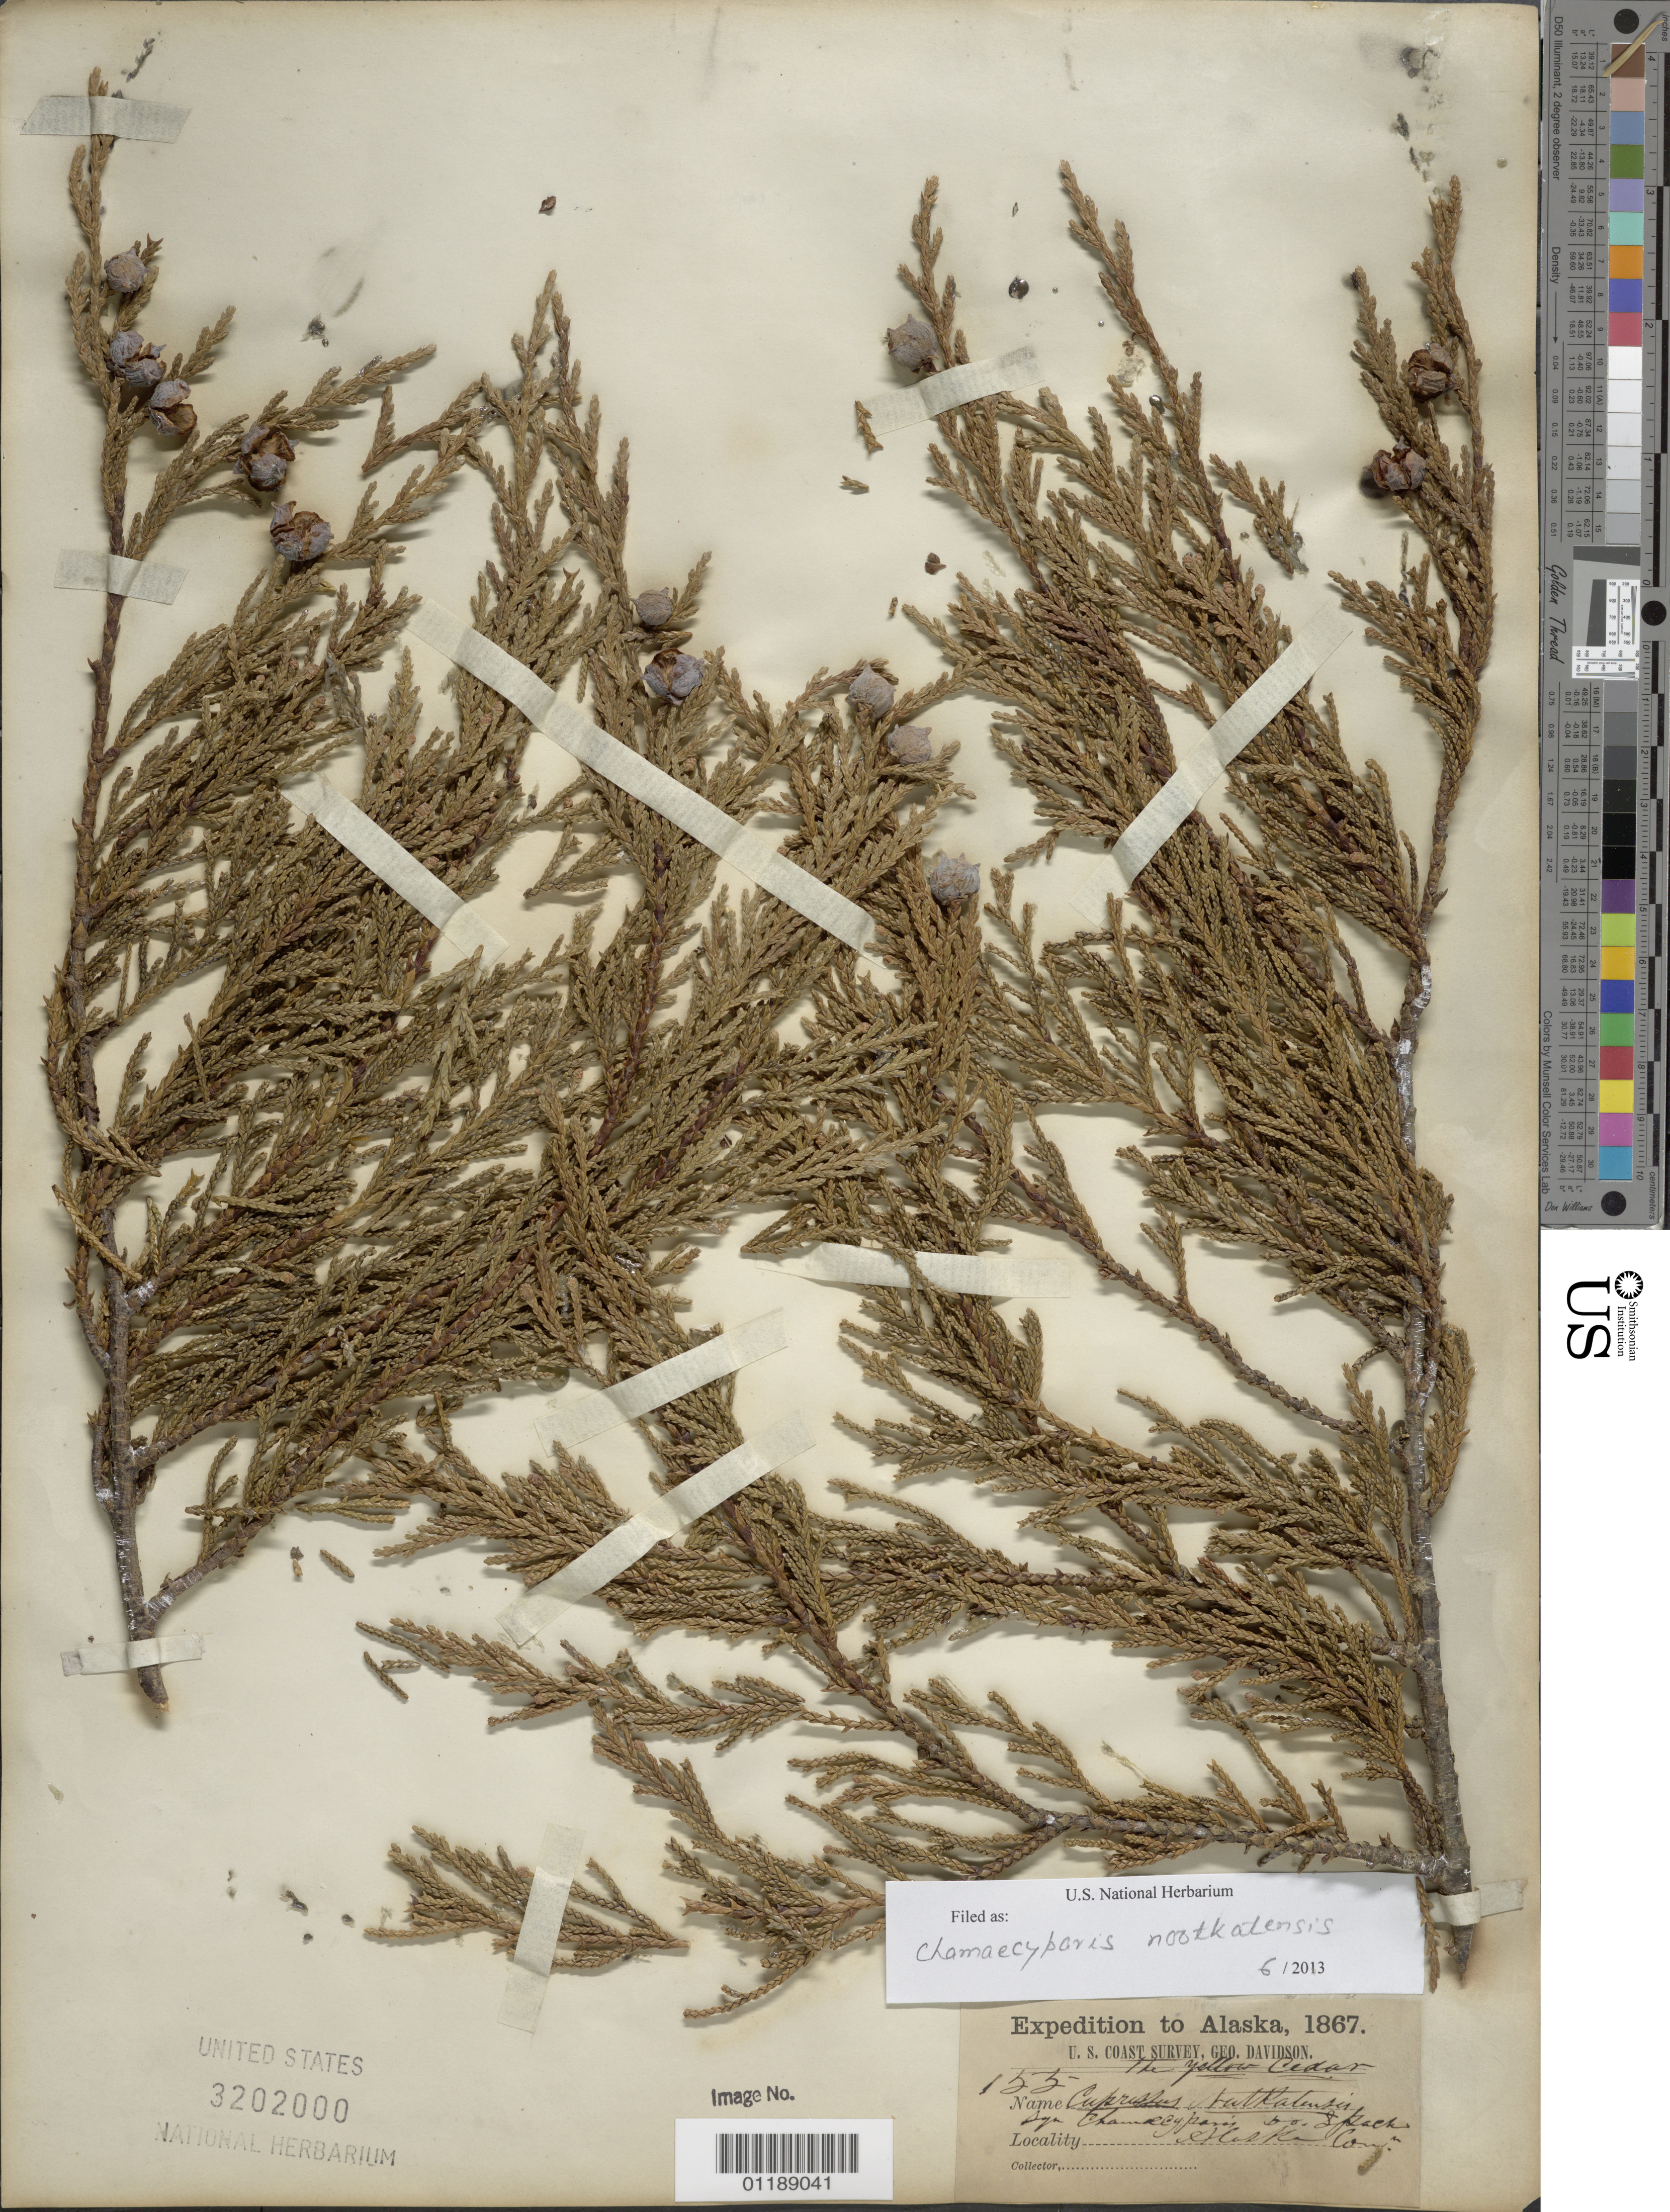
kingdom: Plantae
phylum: Tracheophyta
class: Pinopsida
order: Pinales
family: Cupressaceae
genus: Chamaecyparis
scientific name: Chamaecyparis nootkatensis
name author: (D. Don) Spach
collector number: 155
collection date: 1867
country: United States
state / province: Alaska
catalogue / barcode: US 3202000